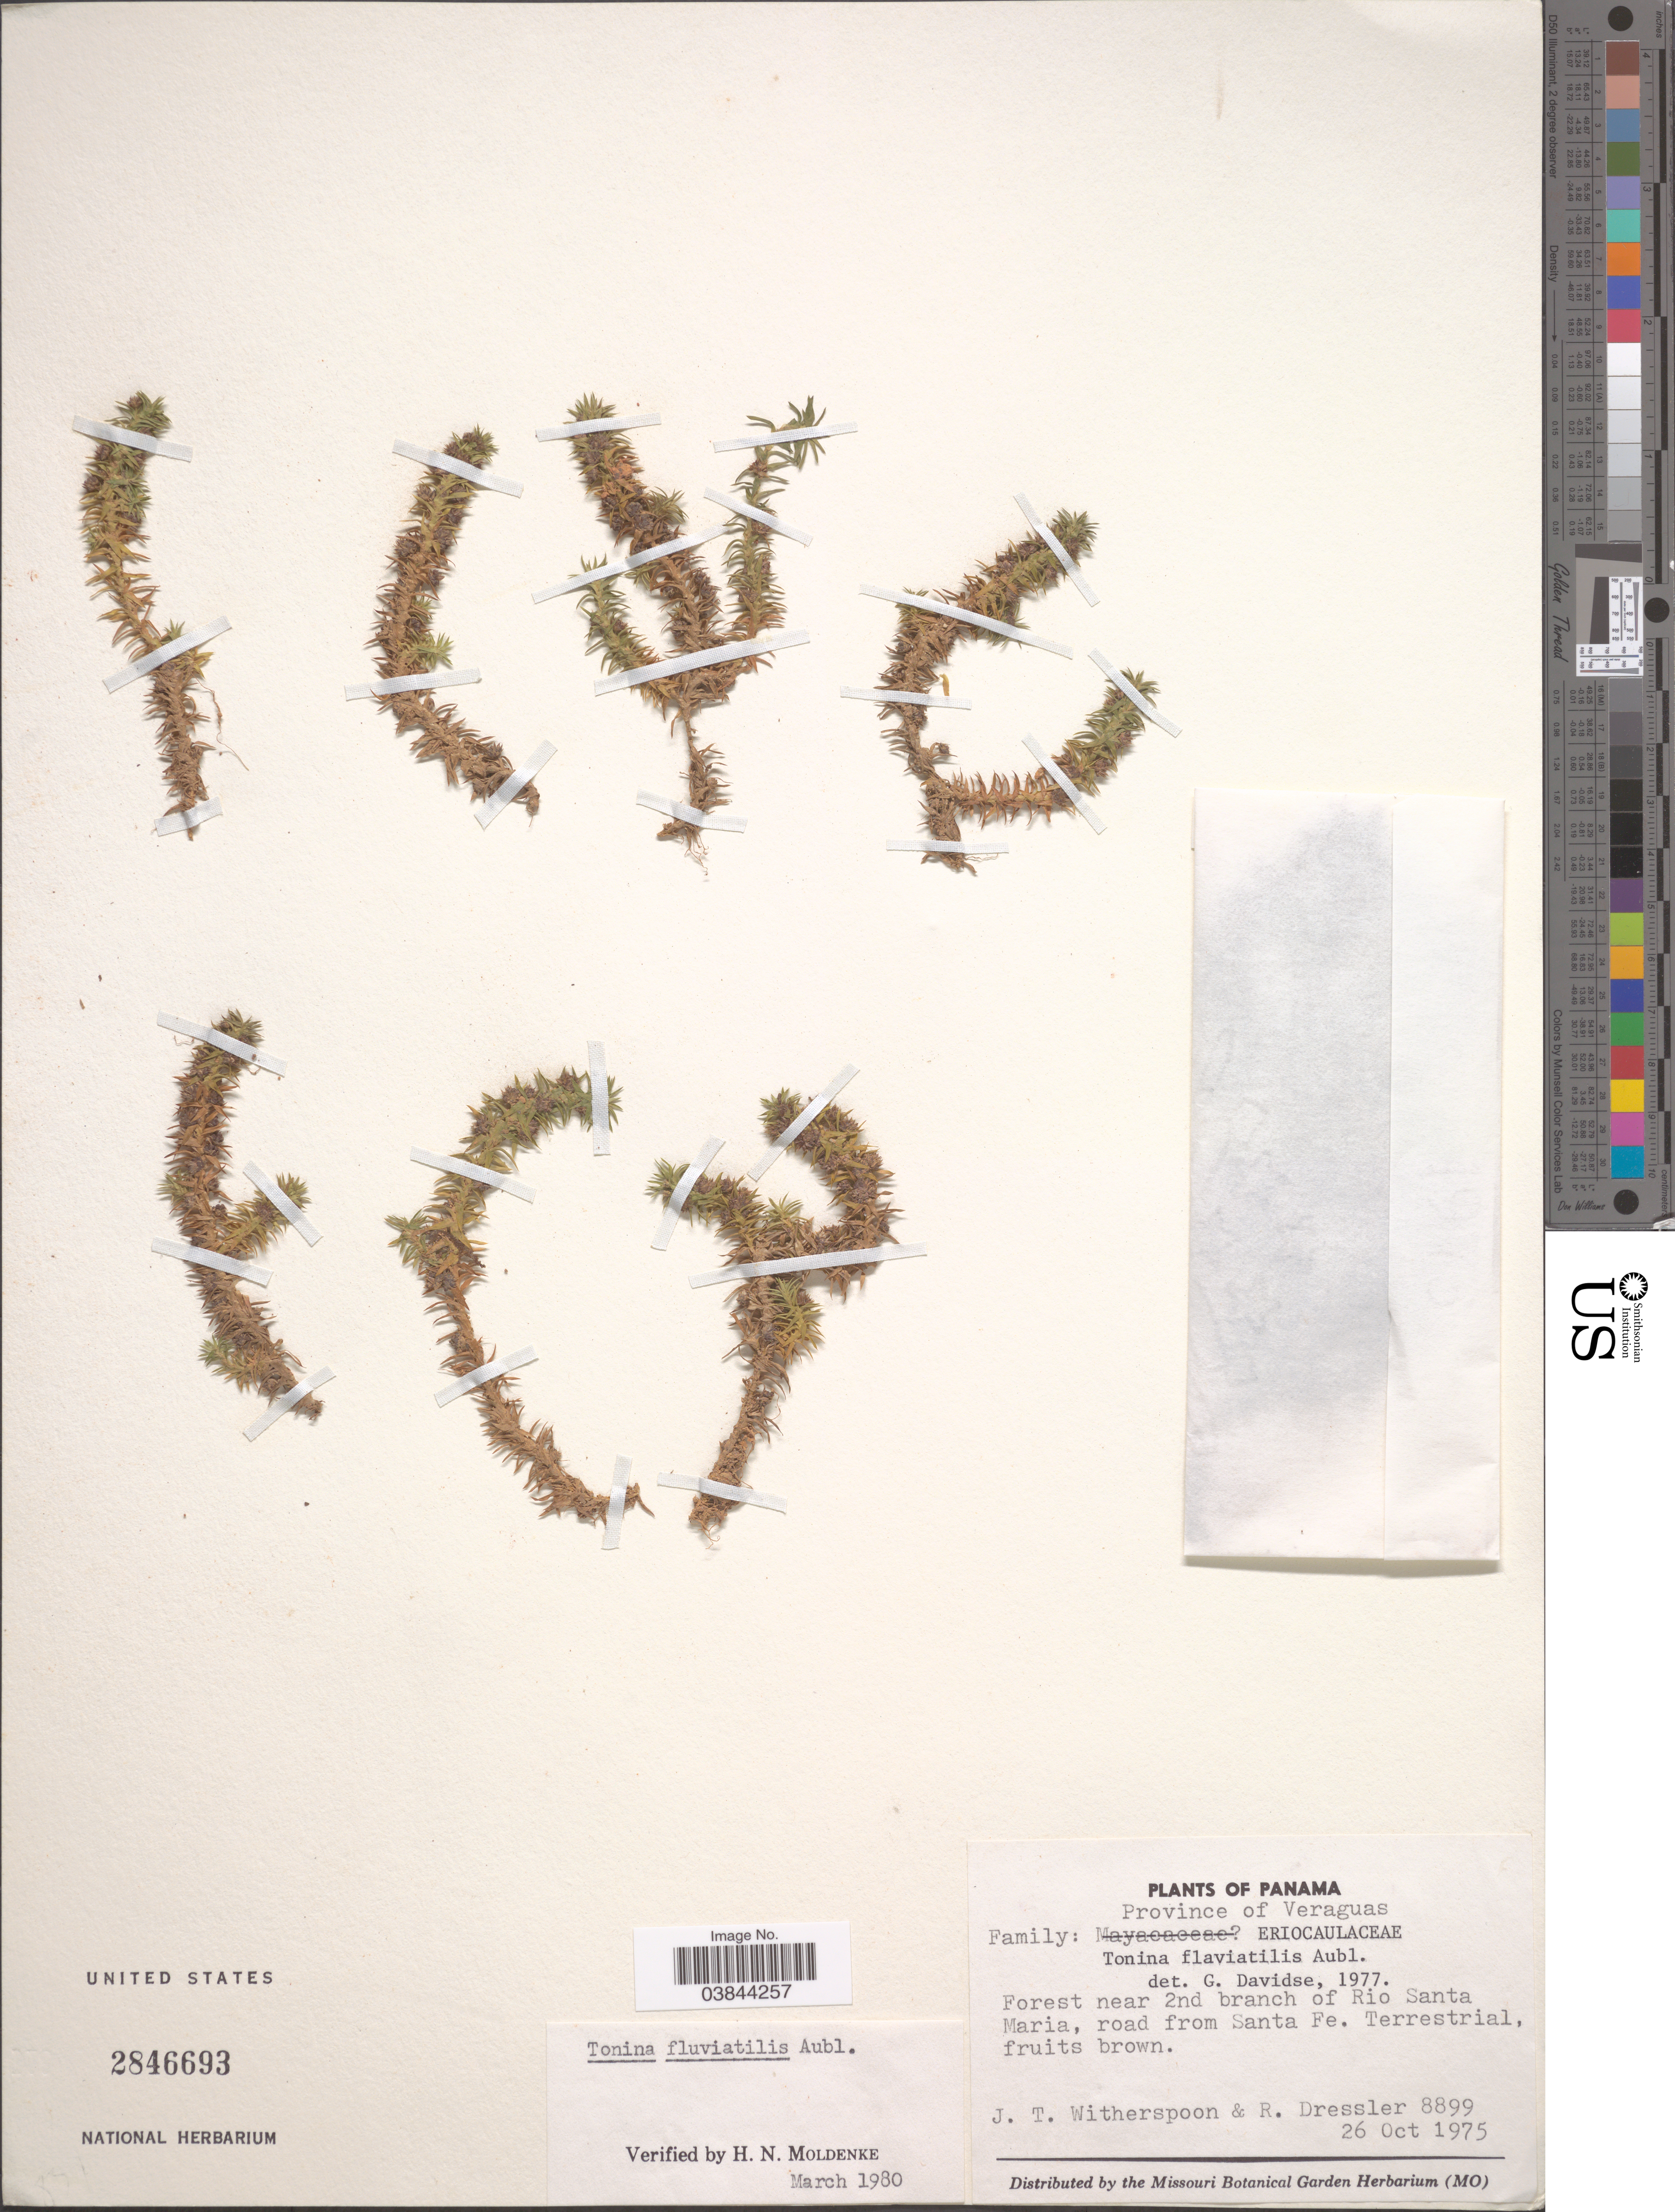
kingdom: Plantae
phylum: Tracheophyta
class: Liliopsida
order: Poales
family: Eriocaulaceae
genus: Tonina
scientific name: Tonina fluviatilis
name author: Aubl.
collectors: J. Witherspoon & R. Dressler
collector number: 8899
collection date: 1975-10-26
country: Panama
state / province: Veraguas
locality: Near 2nd branch of Rio Santa Maria, road from Santa Fe.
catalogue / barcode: US 2846693